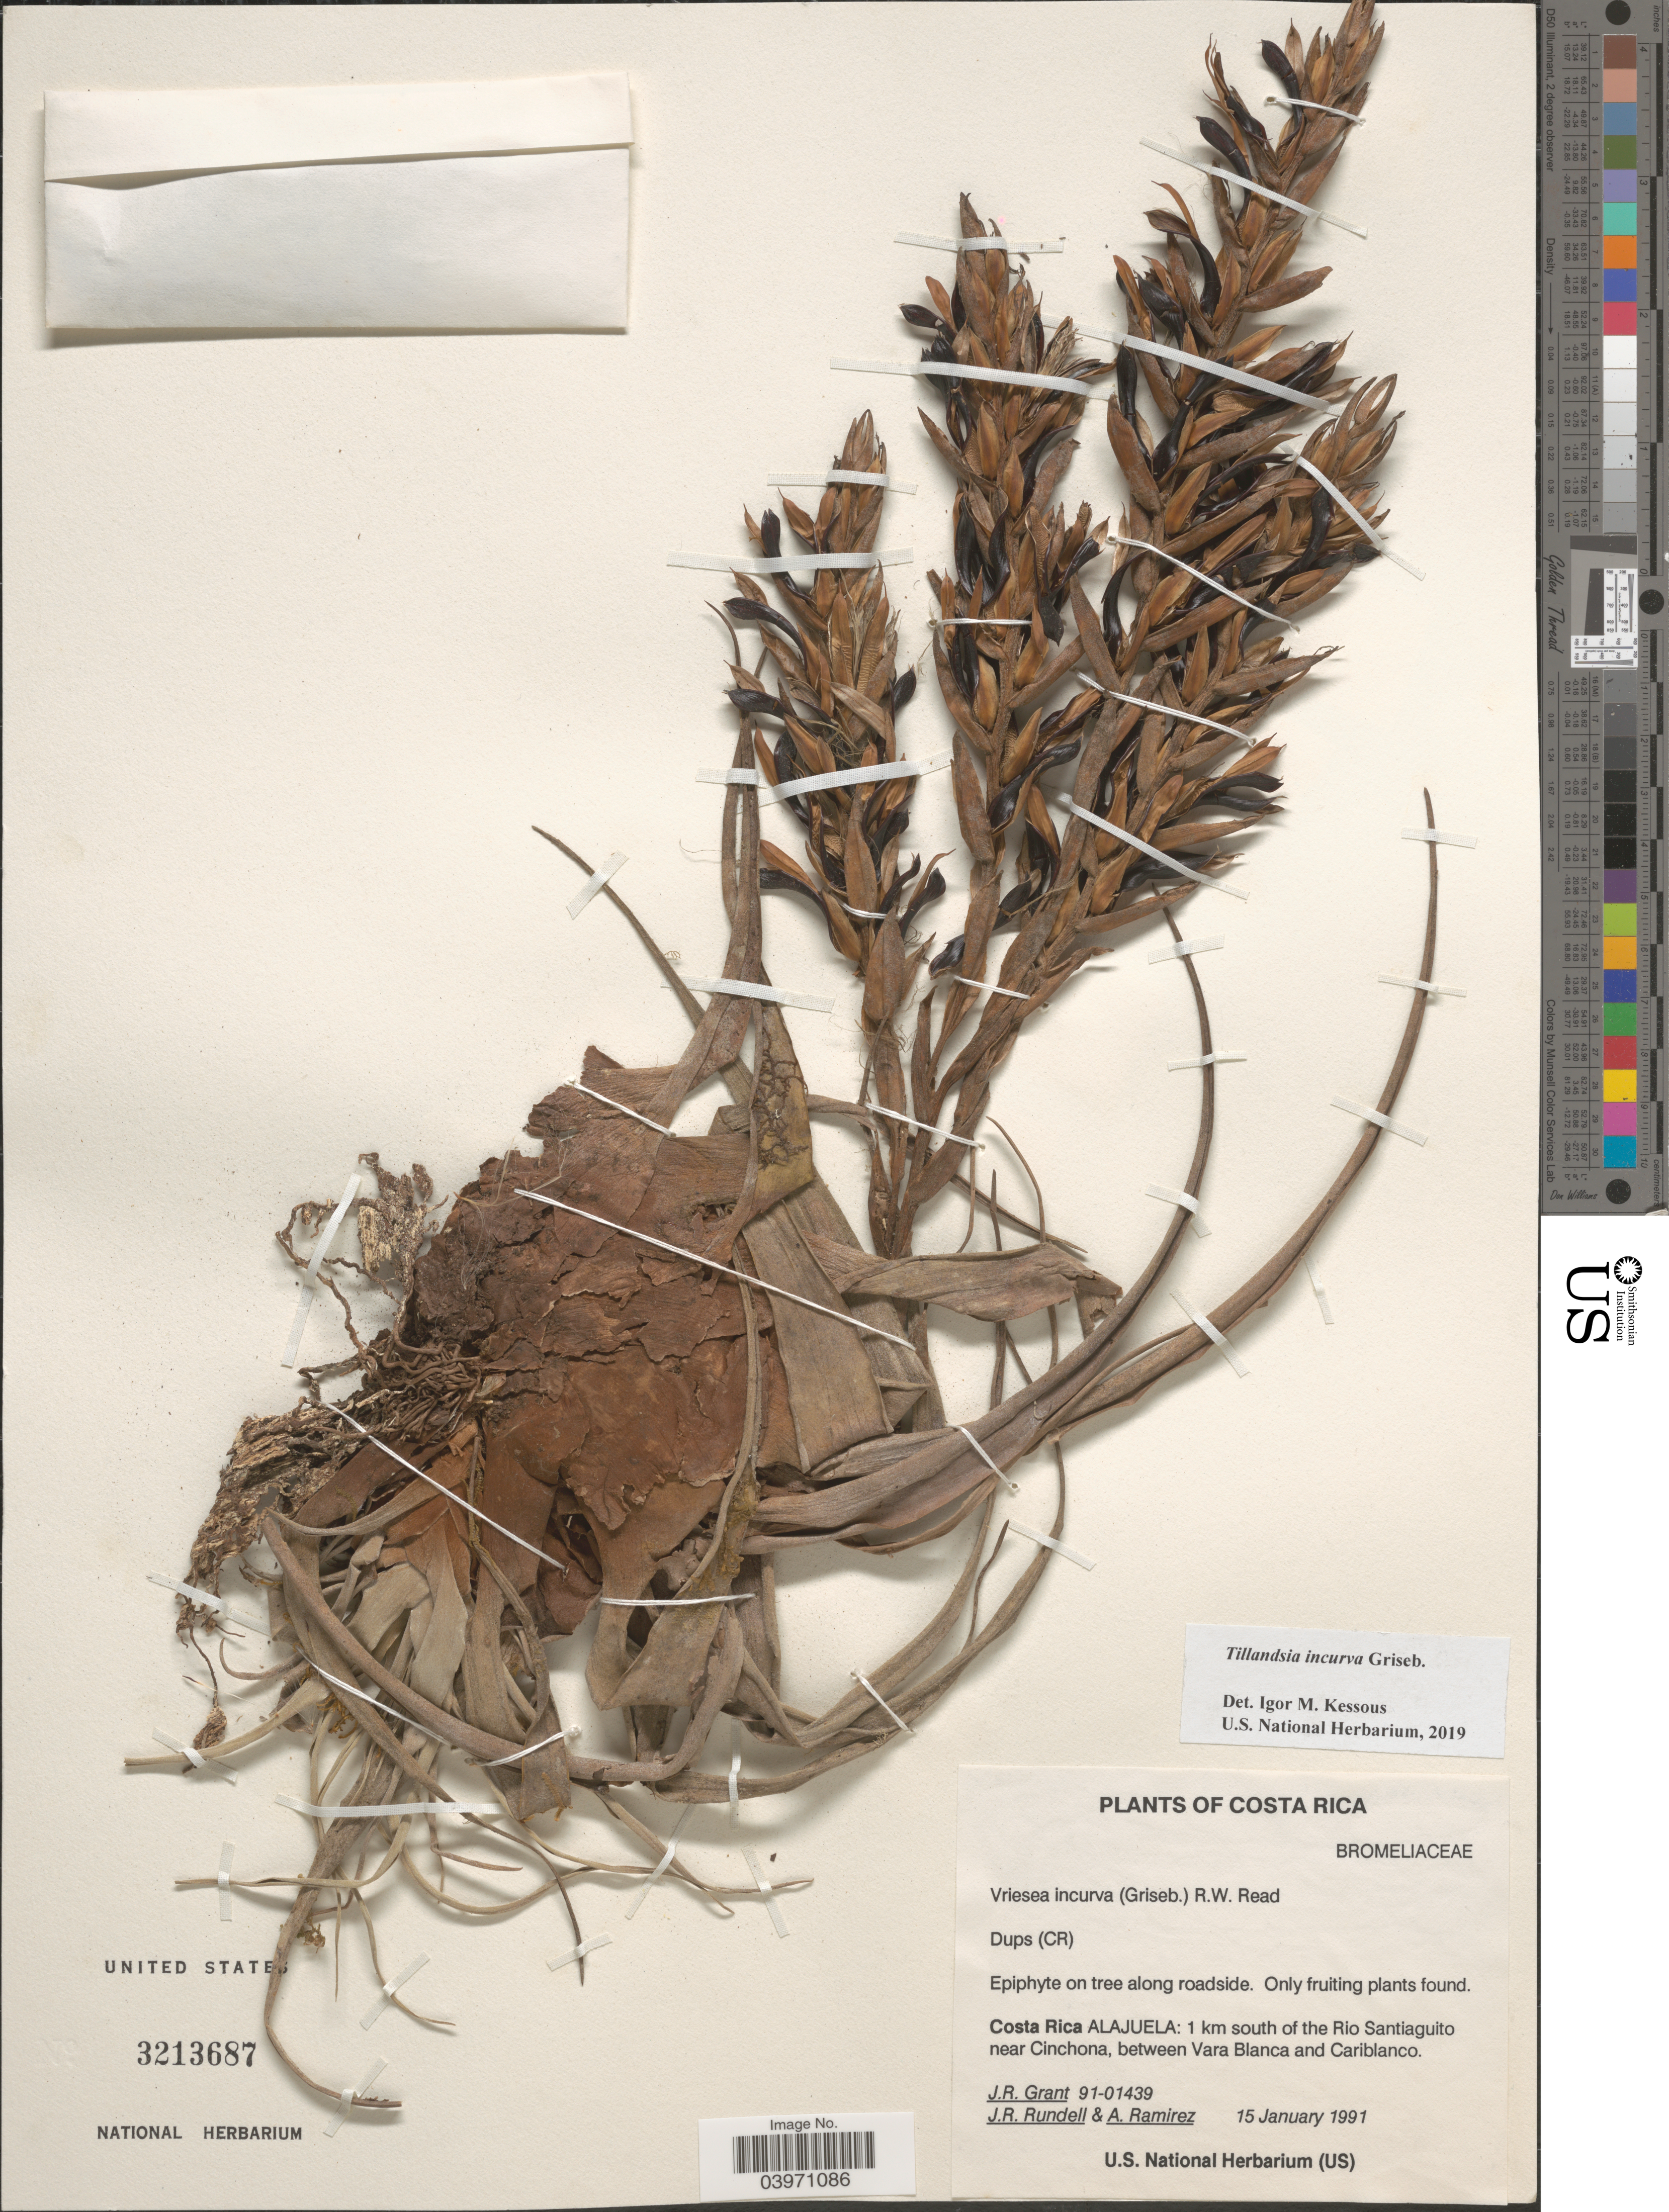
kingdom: Plantae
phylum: Tracheophyta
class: Liliopsida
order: Poales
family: Bromeliaceae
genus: Tillandsia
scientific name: Tillandsia incurva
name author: Griseb.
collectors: J. Grant, J. R. Rundell & A. Ramirez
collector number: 91-01439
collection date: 1991-01-15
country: Costa Rica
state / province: Alajuela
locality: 1 km south of the Rio Santiaguito near Cinchona, between Vara Blanca and Cariblanco.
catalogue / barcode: US 3213687